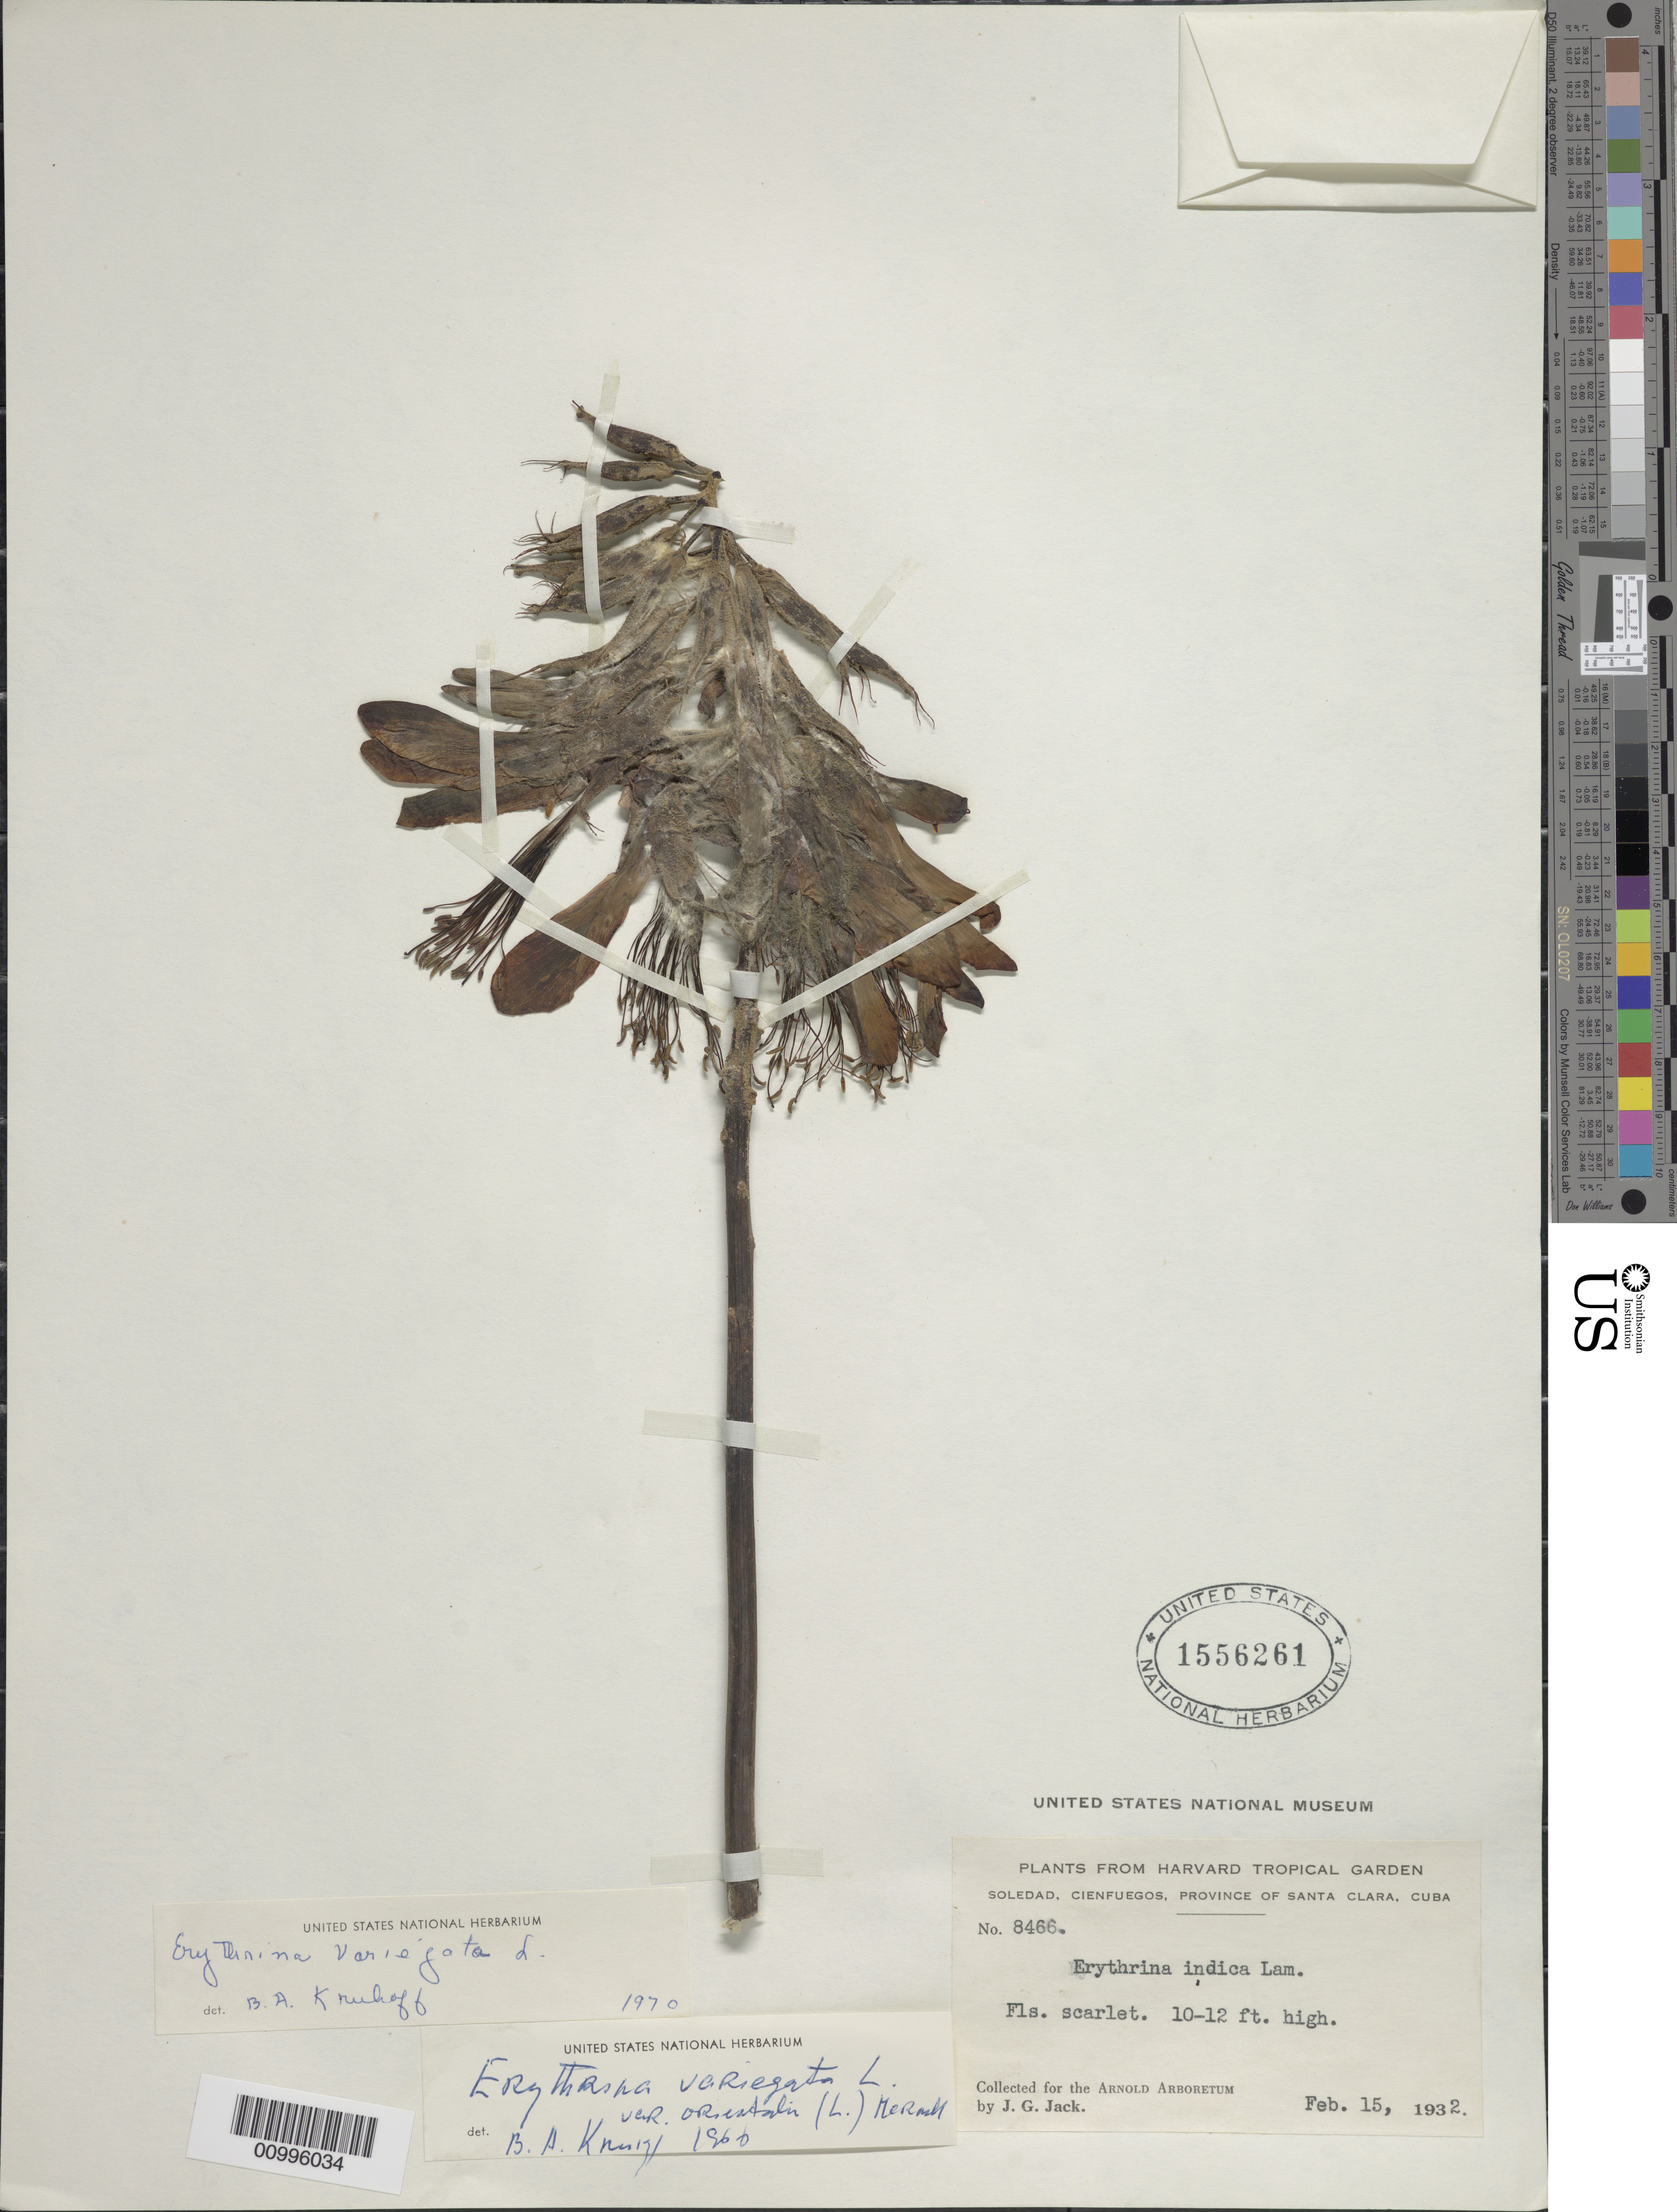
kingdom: Plantae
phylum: Tracheophyta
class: Magnoliopsida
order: Fabales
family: Fabaceae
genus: Erythrina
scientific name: Erythrina variegata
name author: L.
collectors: J. G. Jack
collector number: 8466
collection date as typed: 15 Feb 1932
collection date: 1932-02-15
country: Cuba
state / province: Cienfuegos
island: Cuba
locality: Soledad, Cinefuegos, Province of Santa Clara, Cuba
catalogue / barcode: US 1556261